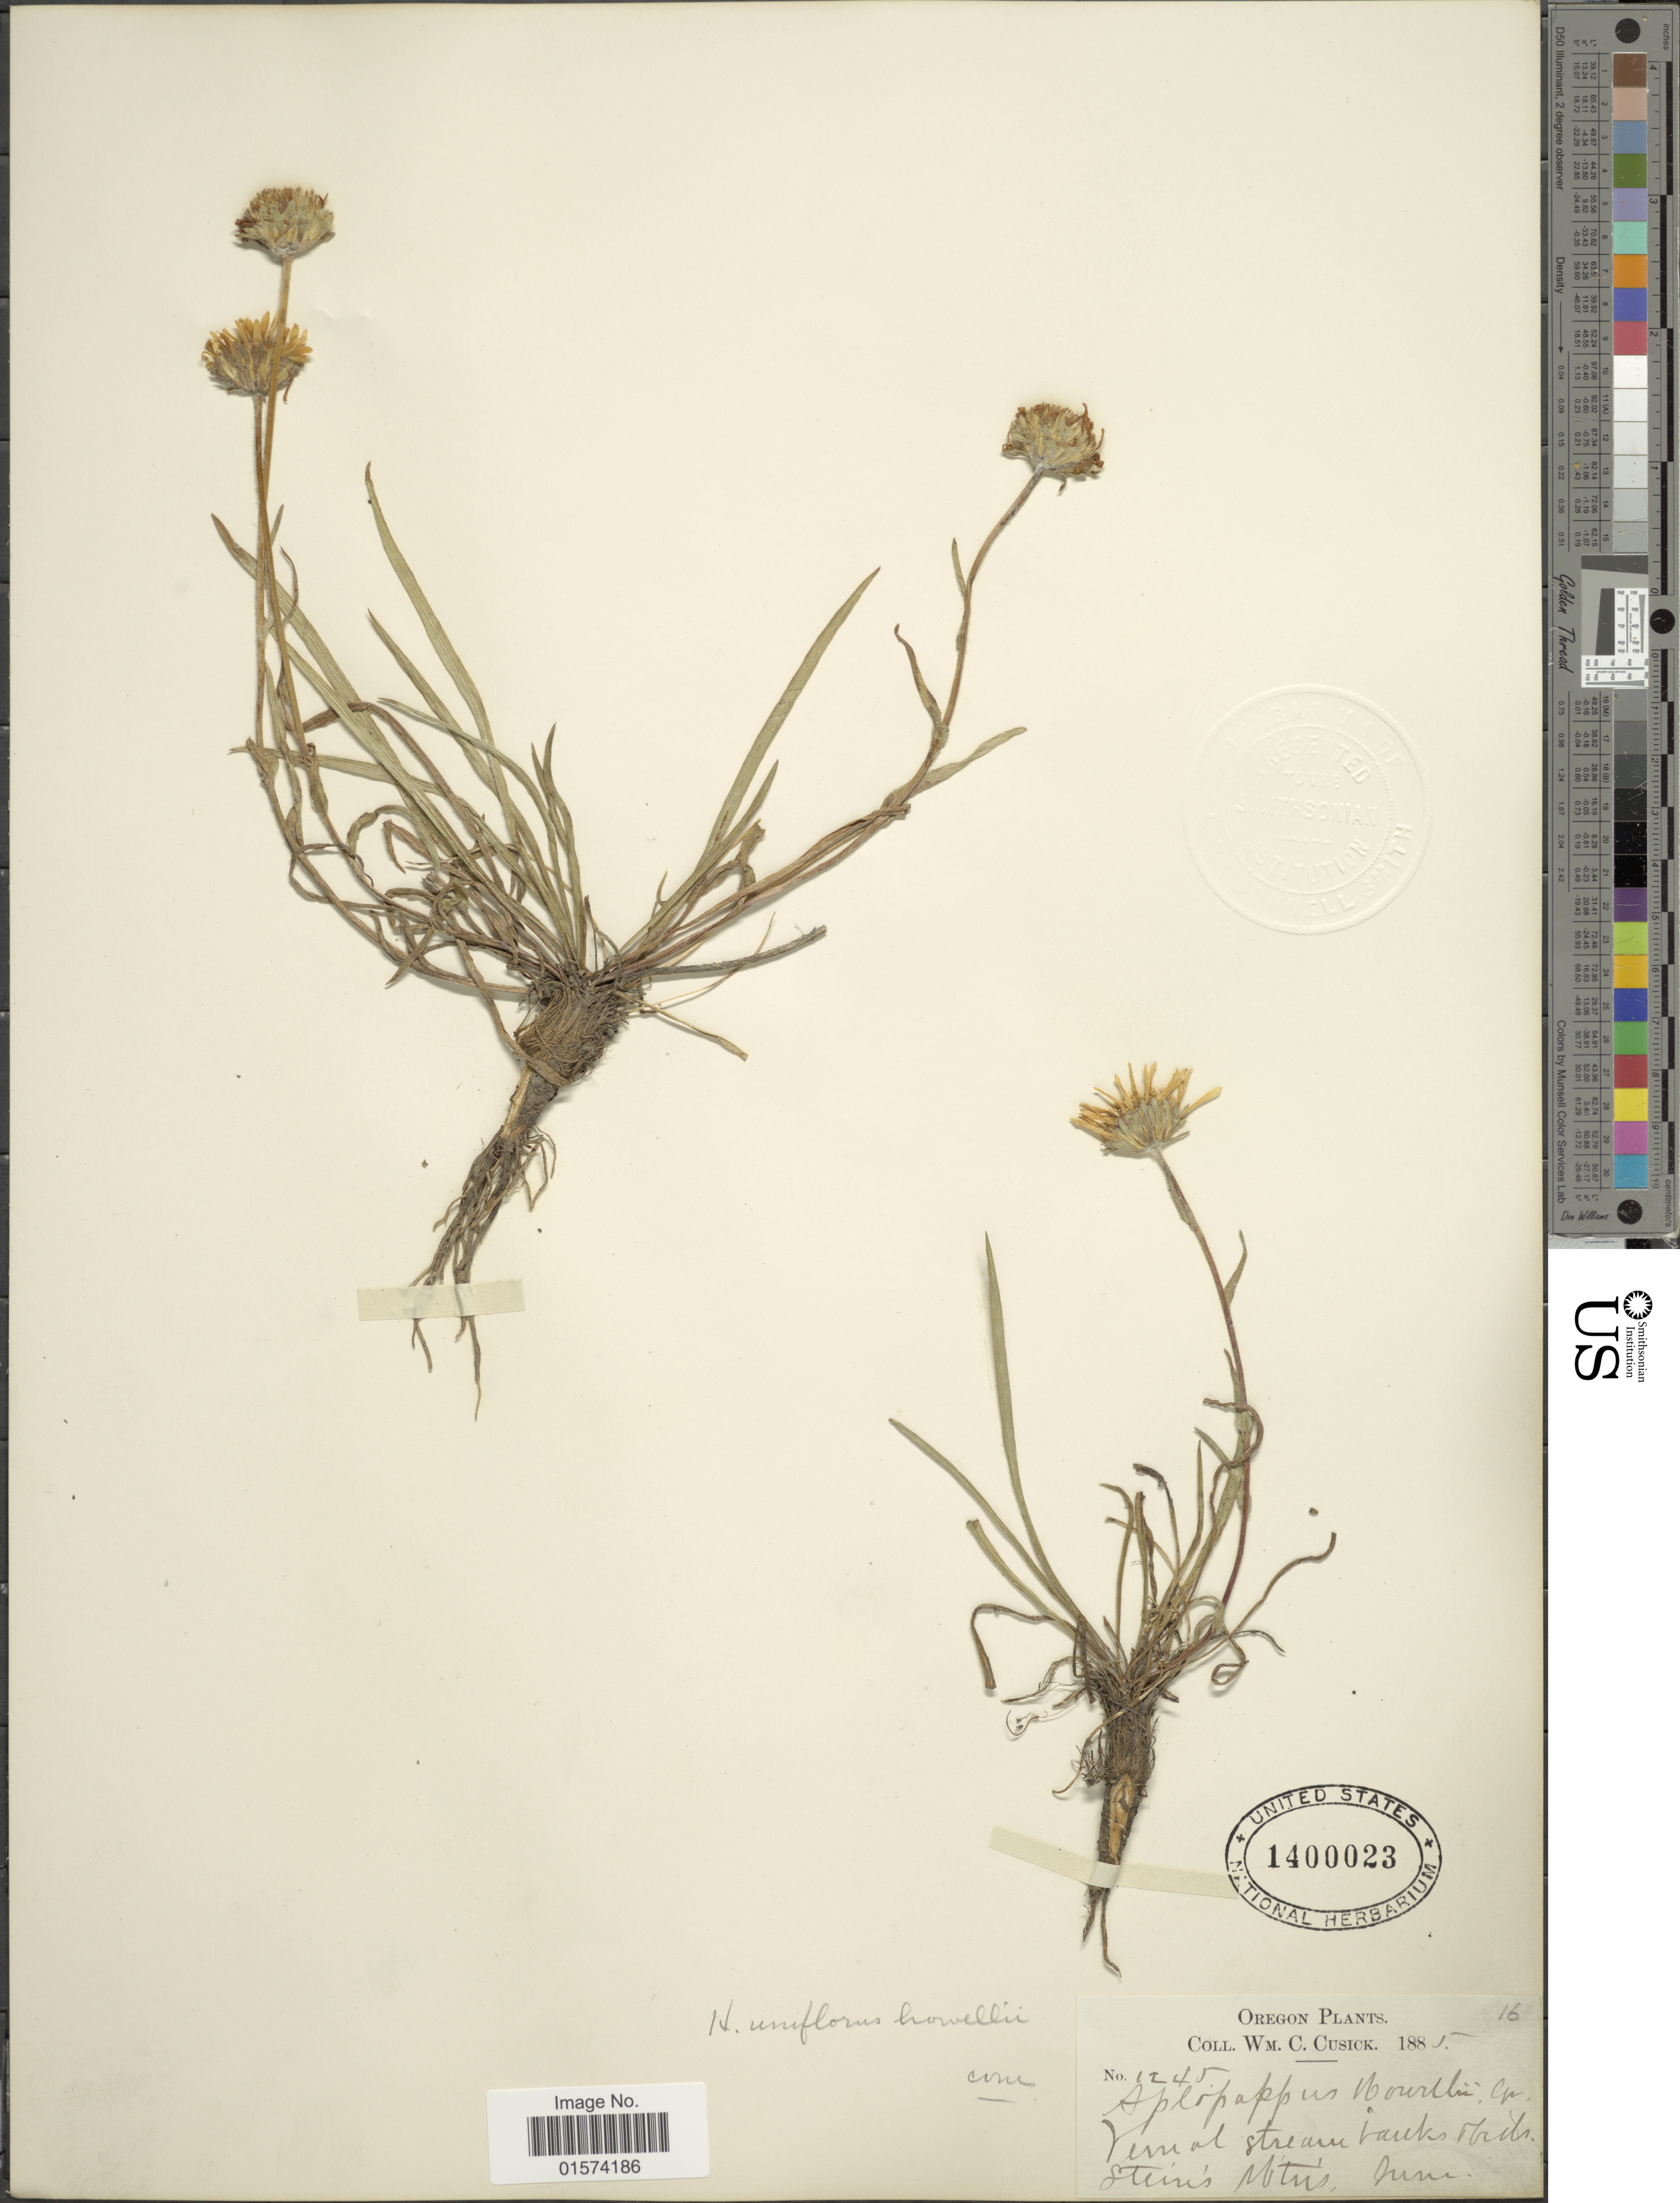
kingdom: Plantae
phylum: Tracheophyta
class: Magnoliopsida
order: Asterales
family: Asteraceae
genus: Pyrrocoma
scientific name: Pyrrocoma uniflora var. linearis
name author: (Kock) Mayes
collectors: W. C. Cusick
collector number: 1245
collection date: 1885-06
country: United States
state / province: Oregon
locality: Vernal stream banks on Steens Mtns.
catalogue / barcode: US 1400023